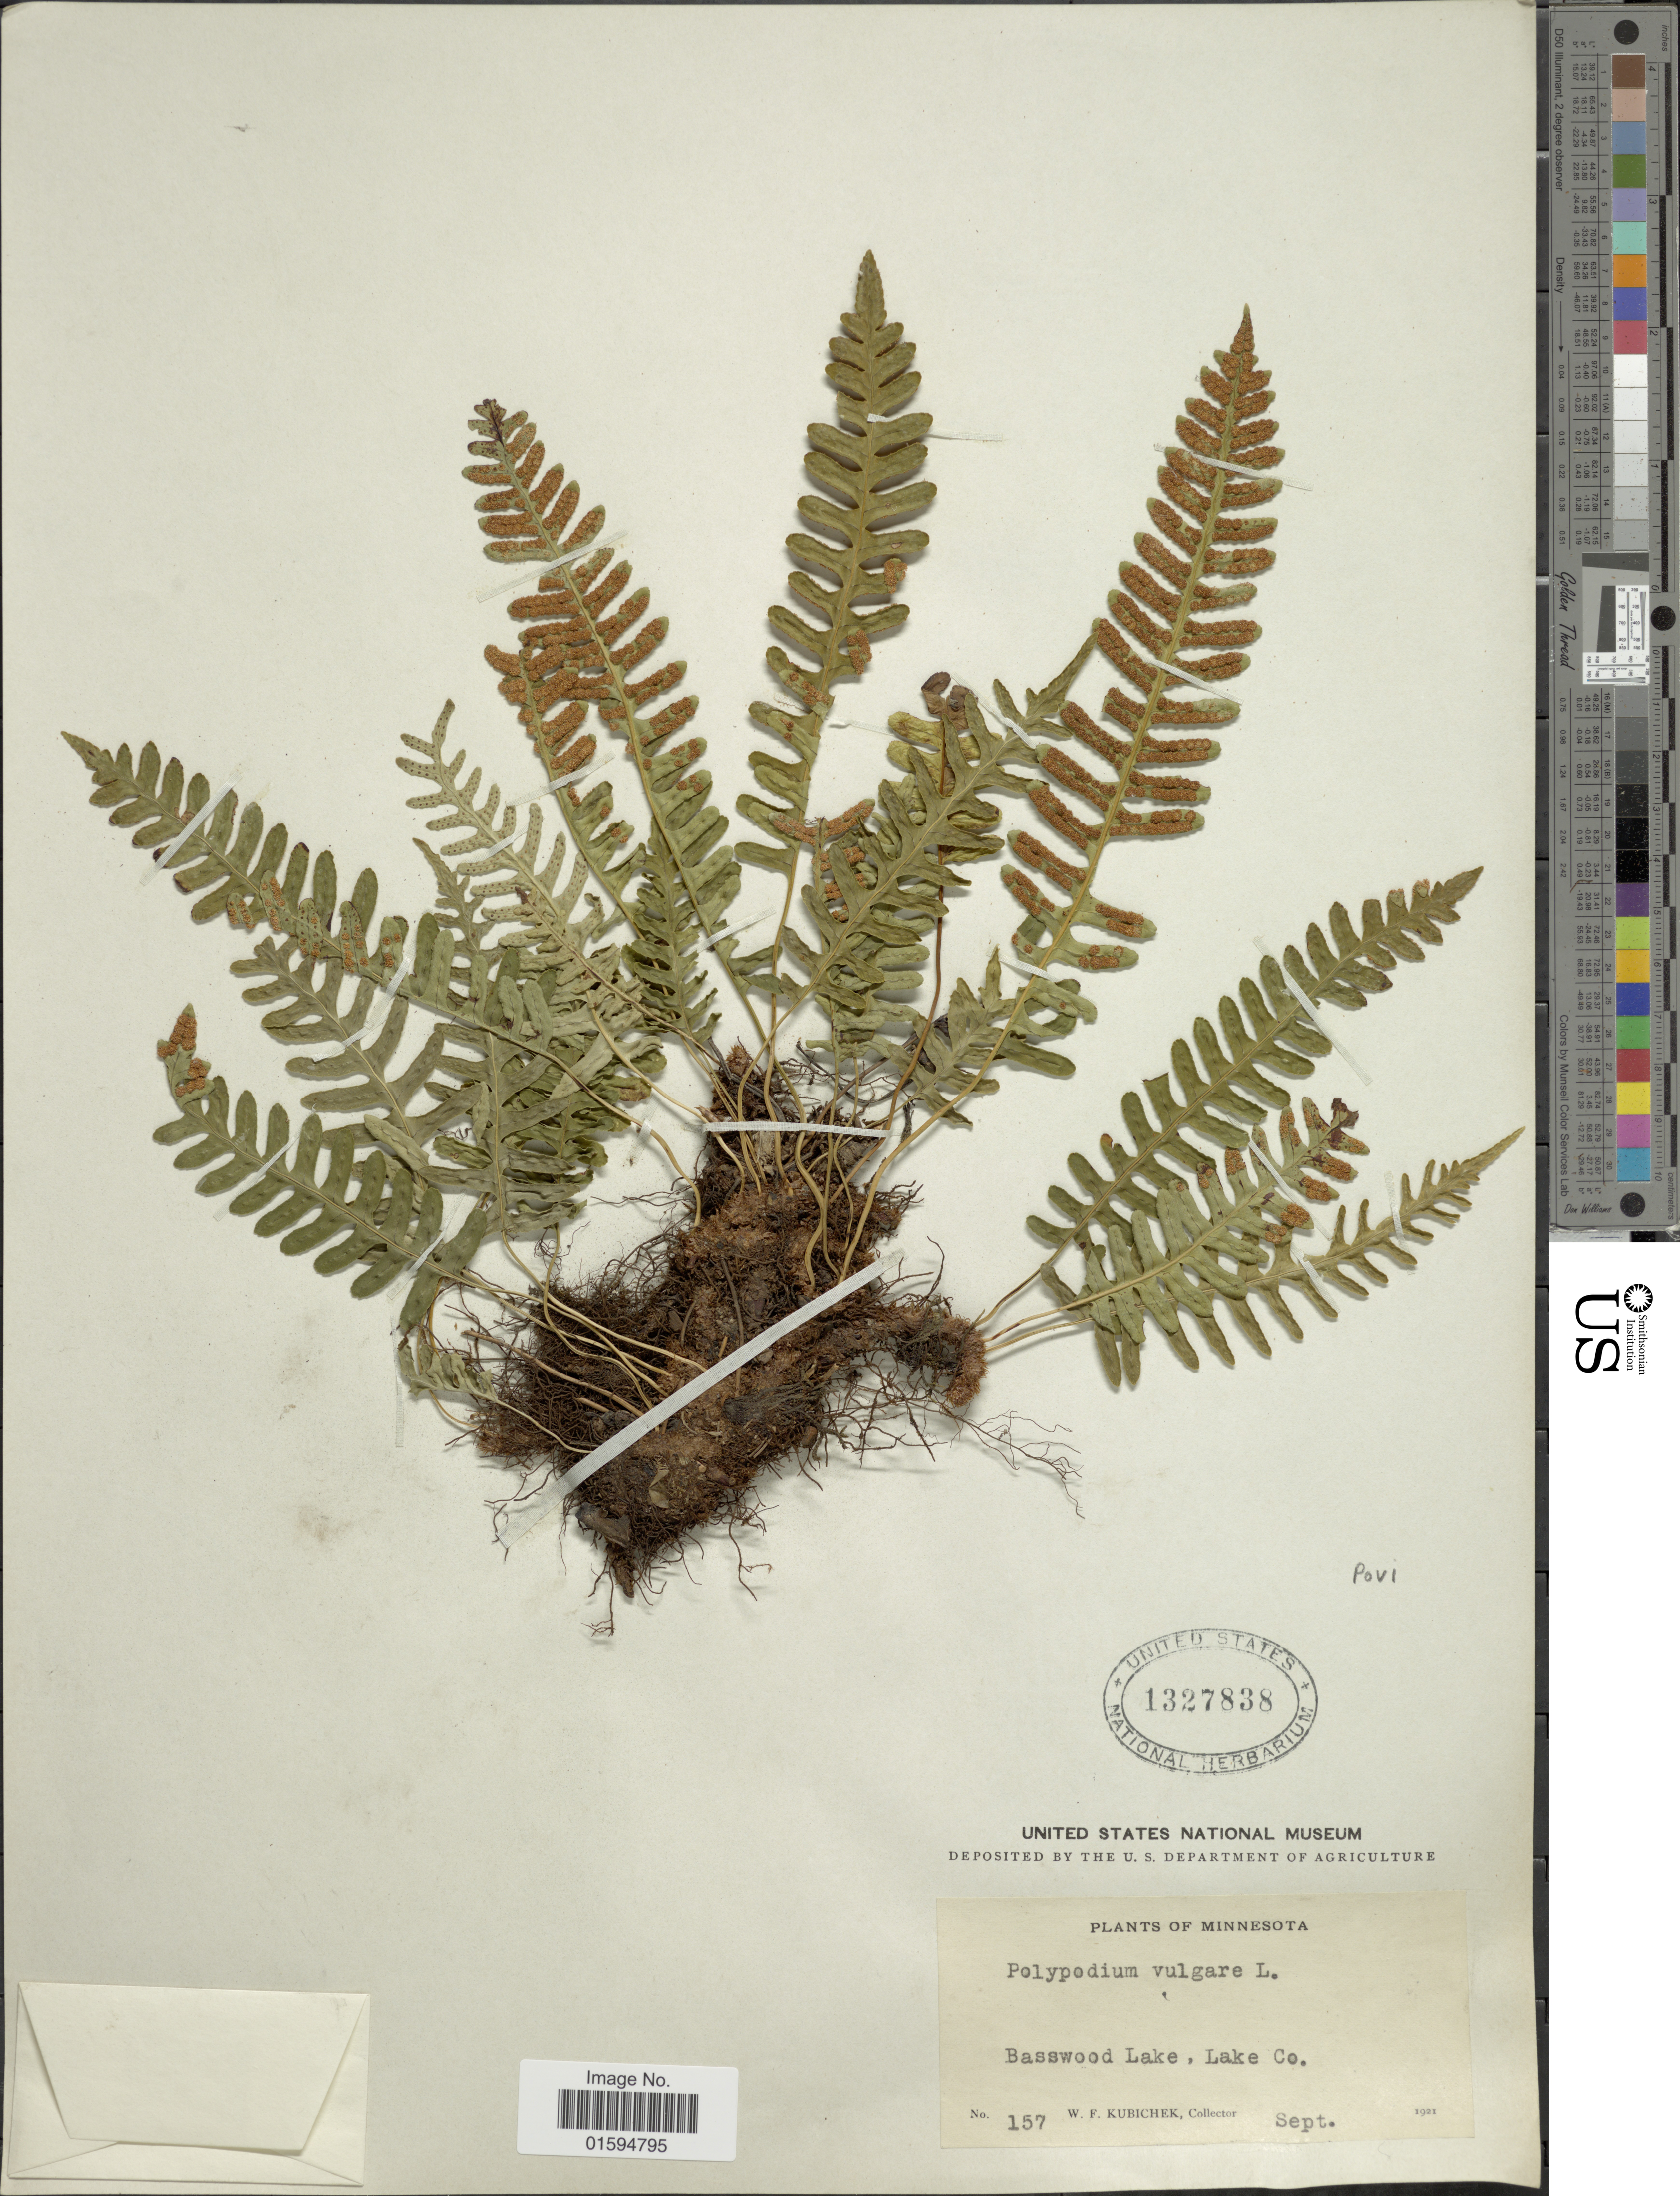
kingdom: Plantae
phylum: Tracheophyta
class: Polypodiopsida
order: Polypodiales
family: Polypodiaceae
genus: Polypodium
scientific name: Polypodium virginianum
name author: L.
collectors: W. Kubichek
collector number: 157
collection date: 1921-09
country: United States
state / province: Minnesota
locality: Basswood Lake, Lake Co.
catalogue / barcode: US 1327838